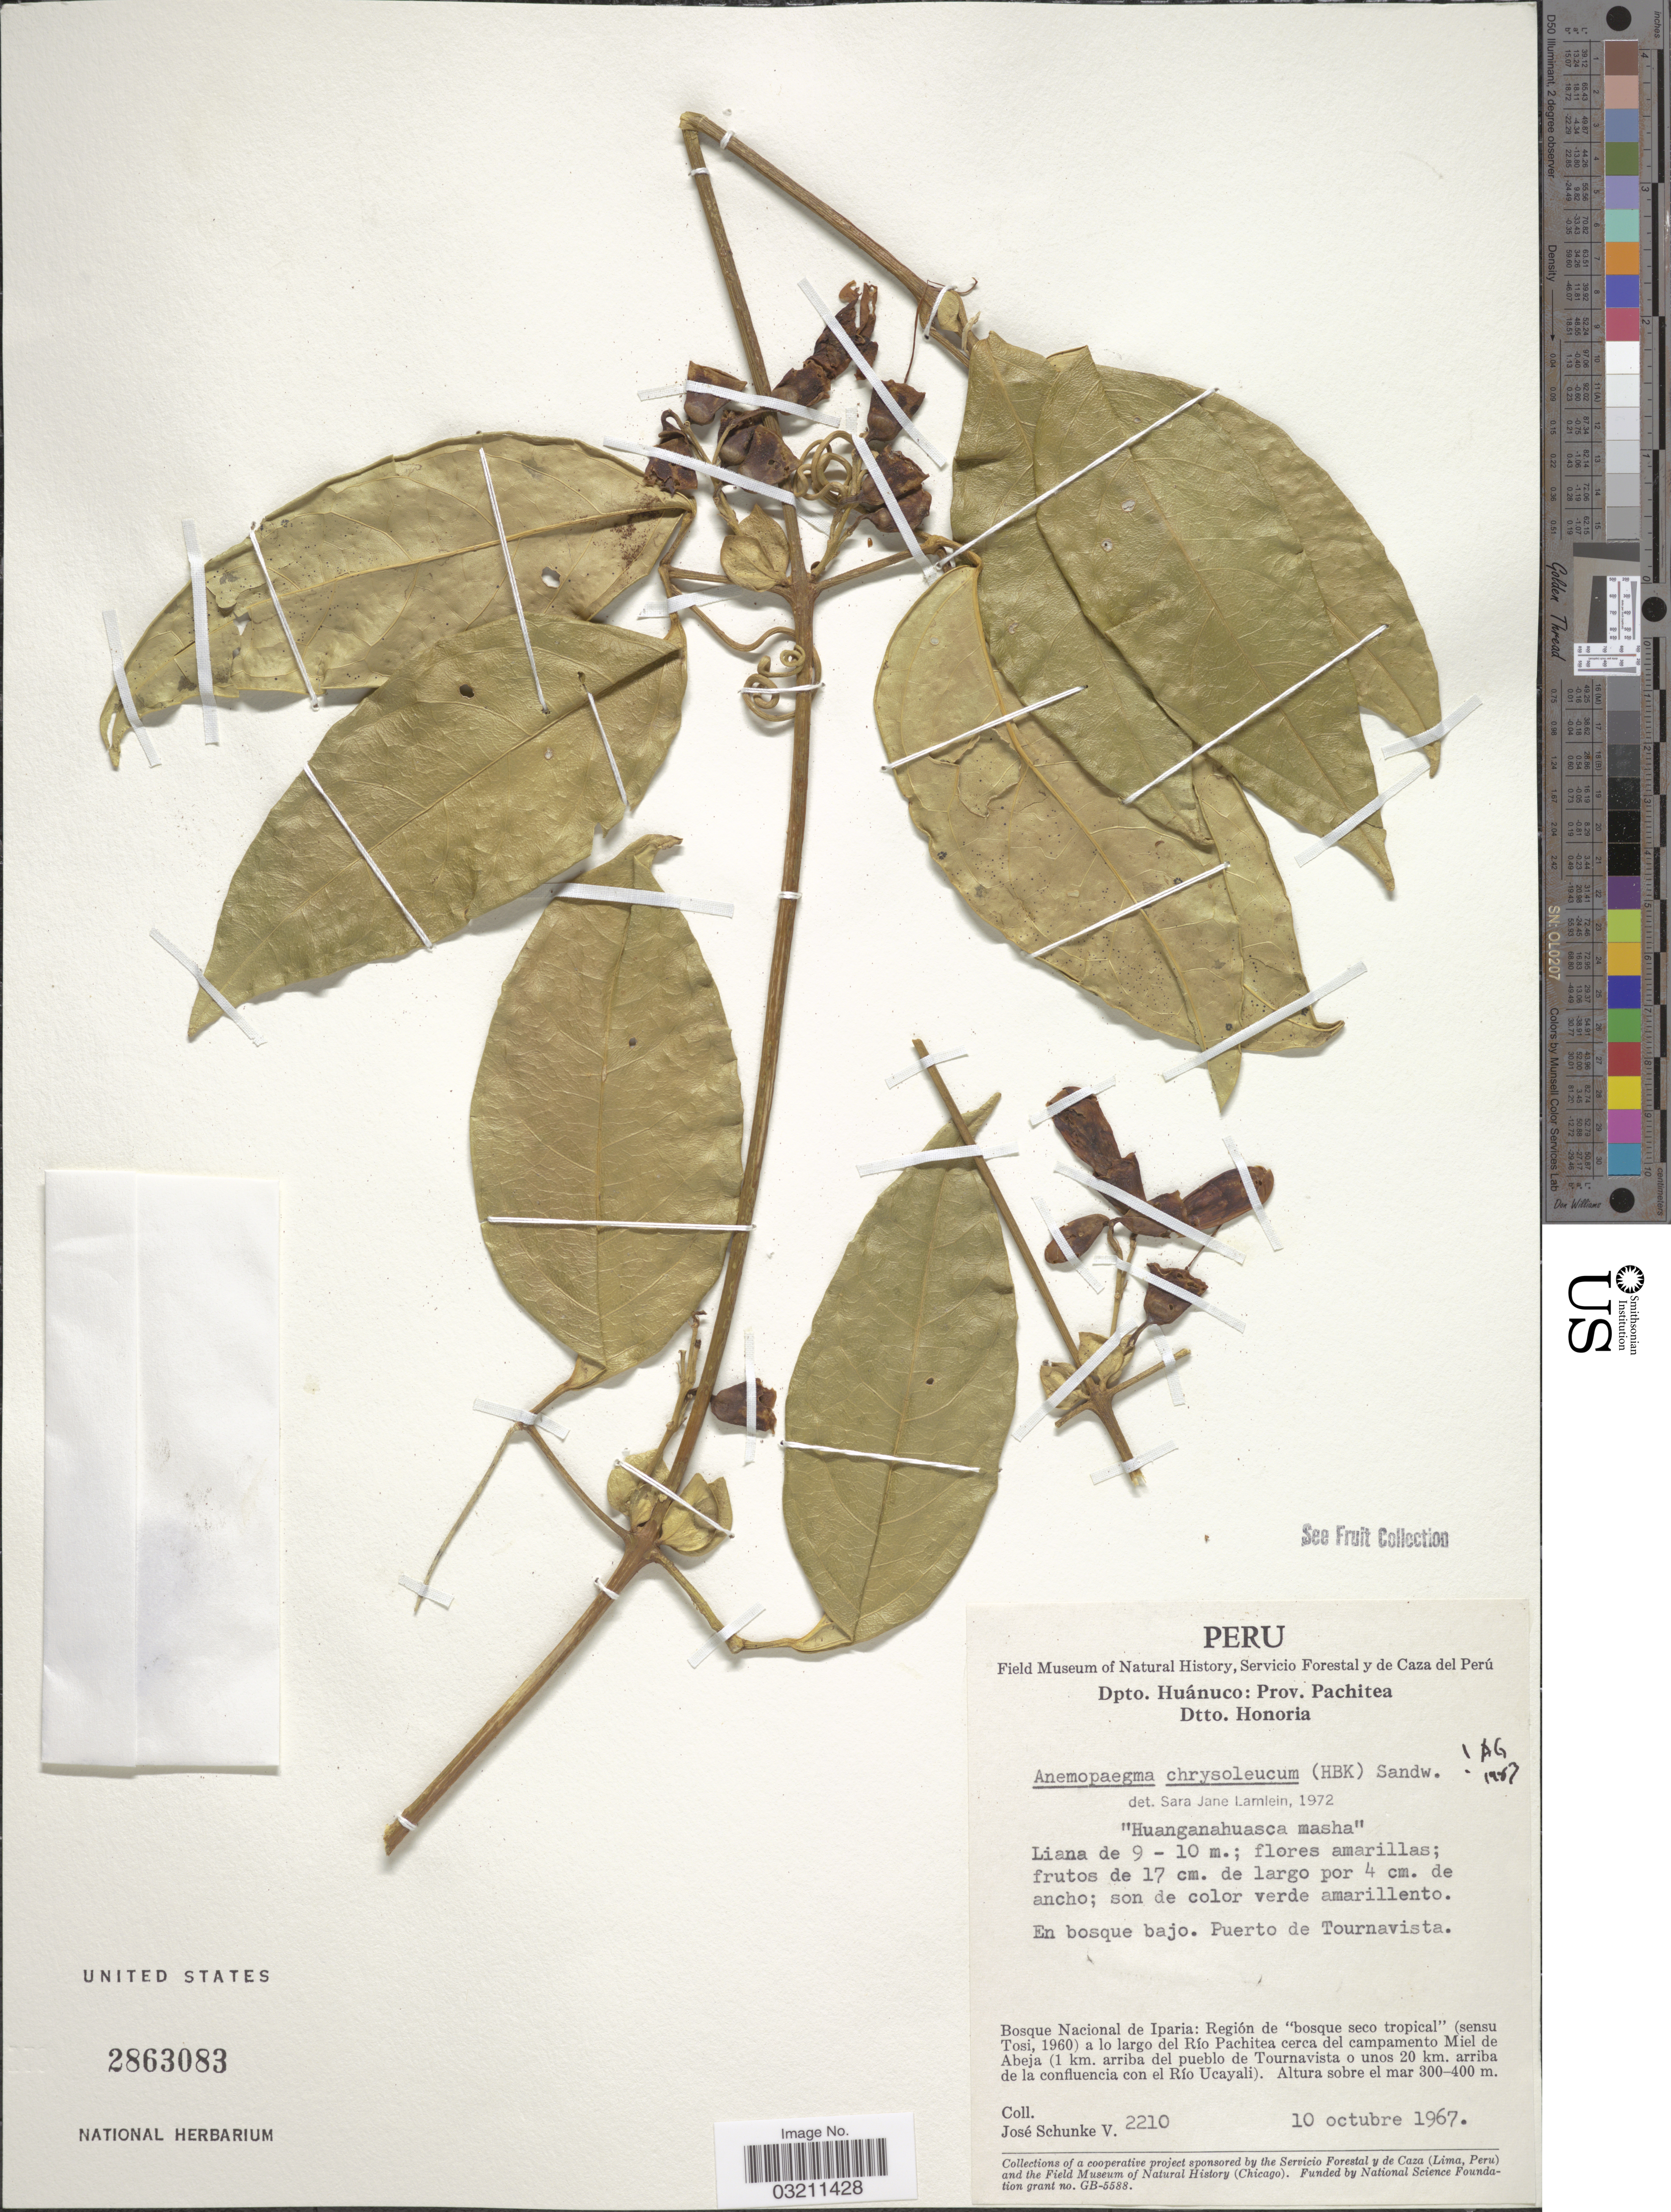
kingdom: Plantae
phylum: Tracheophyta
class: Magnoliopsida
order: Lamiales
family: Bignoniaceae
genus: Anemopaegma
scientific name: Anemopaegma chrysoleucum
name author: (Kunth) Sandwith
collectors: J. Schunke Vigo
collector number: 2210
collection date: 1967-10-10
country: Peru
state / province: Huánuco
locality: Dpto. Huánuco: Prov. Pachitea. Dtto. Honoria. Puerto de Tournavista. Bosque Nacional de Iparia: Región de "bosque seco tropical" (sensu Tosi, 1960) a lo largo del Río Pachitea cerca del campamento Miel de Abeja (1 km. arriba del pueblo de Tournavista o unos 20 km. arriba de la confluencia con el Río Ucayali).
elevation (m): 300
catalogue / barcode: US 2863083